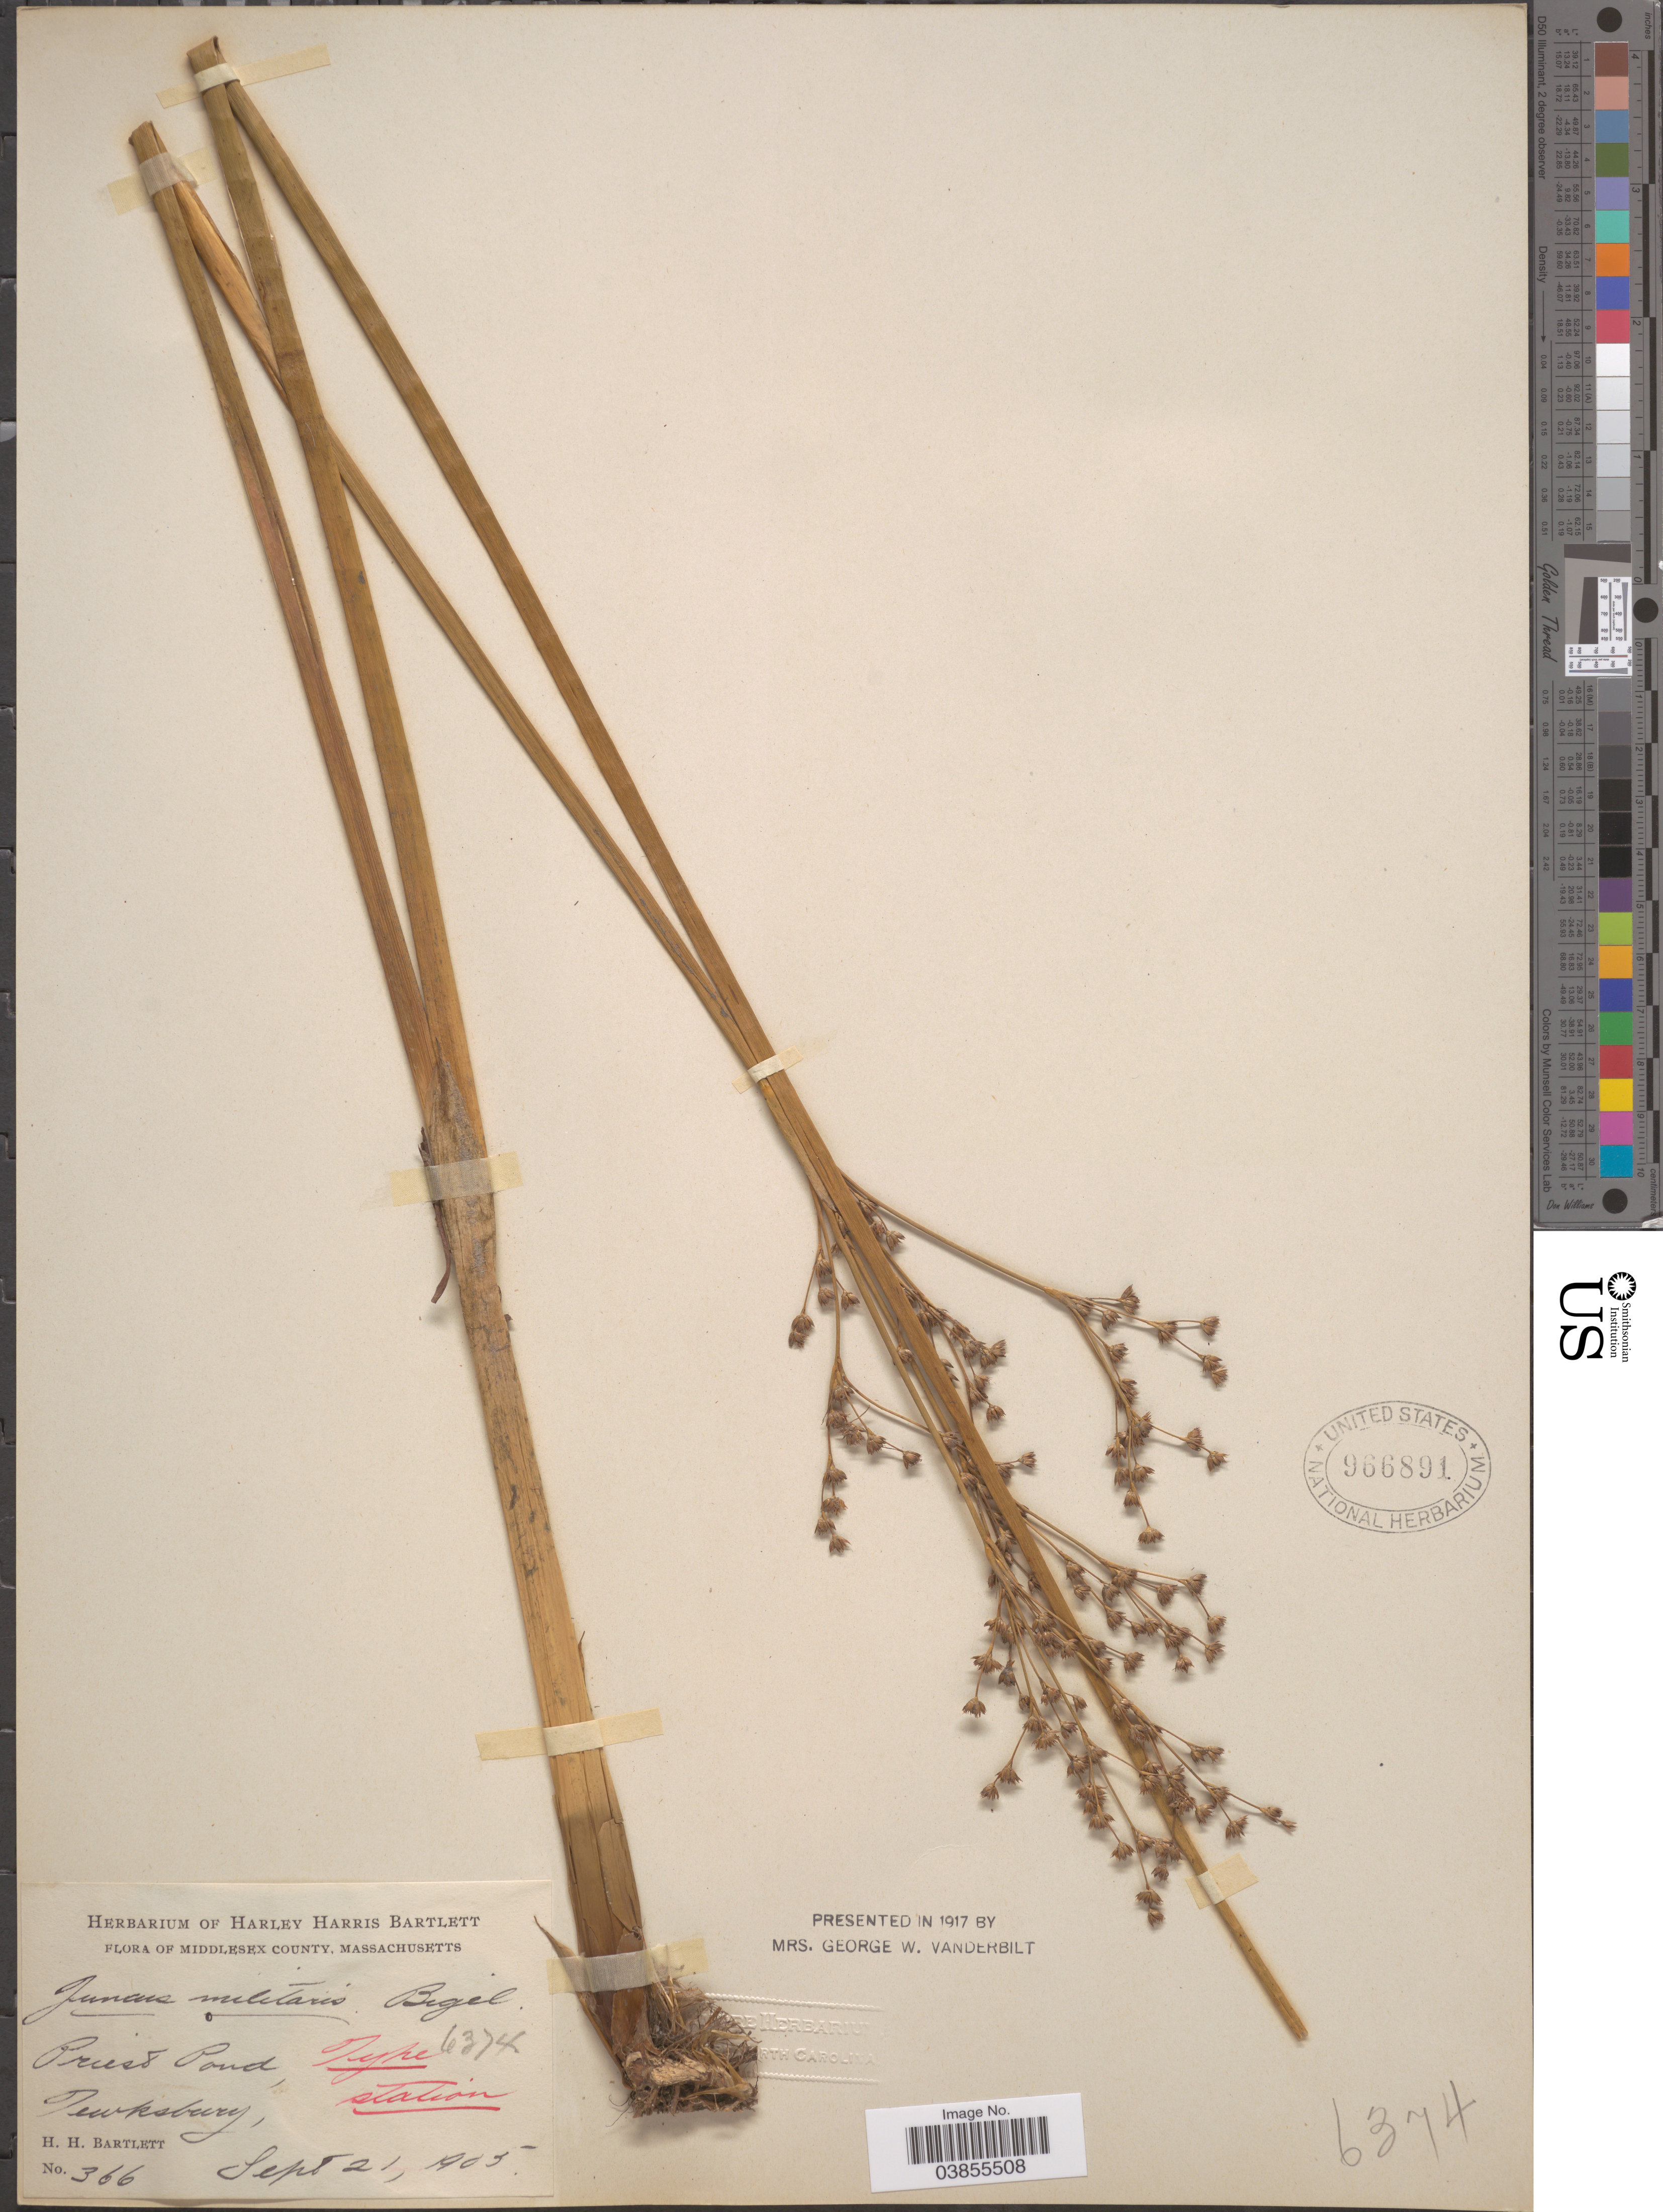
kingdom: Plantae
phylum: Tracheophyta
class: Liliopsida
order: Poales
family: Juncaceae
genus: Juncus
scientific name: Juncus militaris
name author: Bigelow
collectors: H. H. Bartlett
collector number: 366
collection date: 1905-09-21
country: United States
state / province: Massachusetts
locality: Middlesex County. Priest Pond, Tewksbury.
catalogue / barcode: US 966891